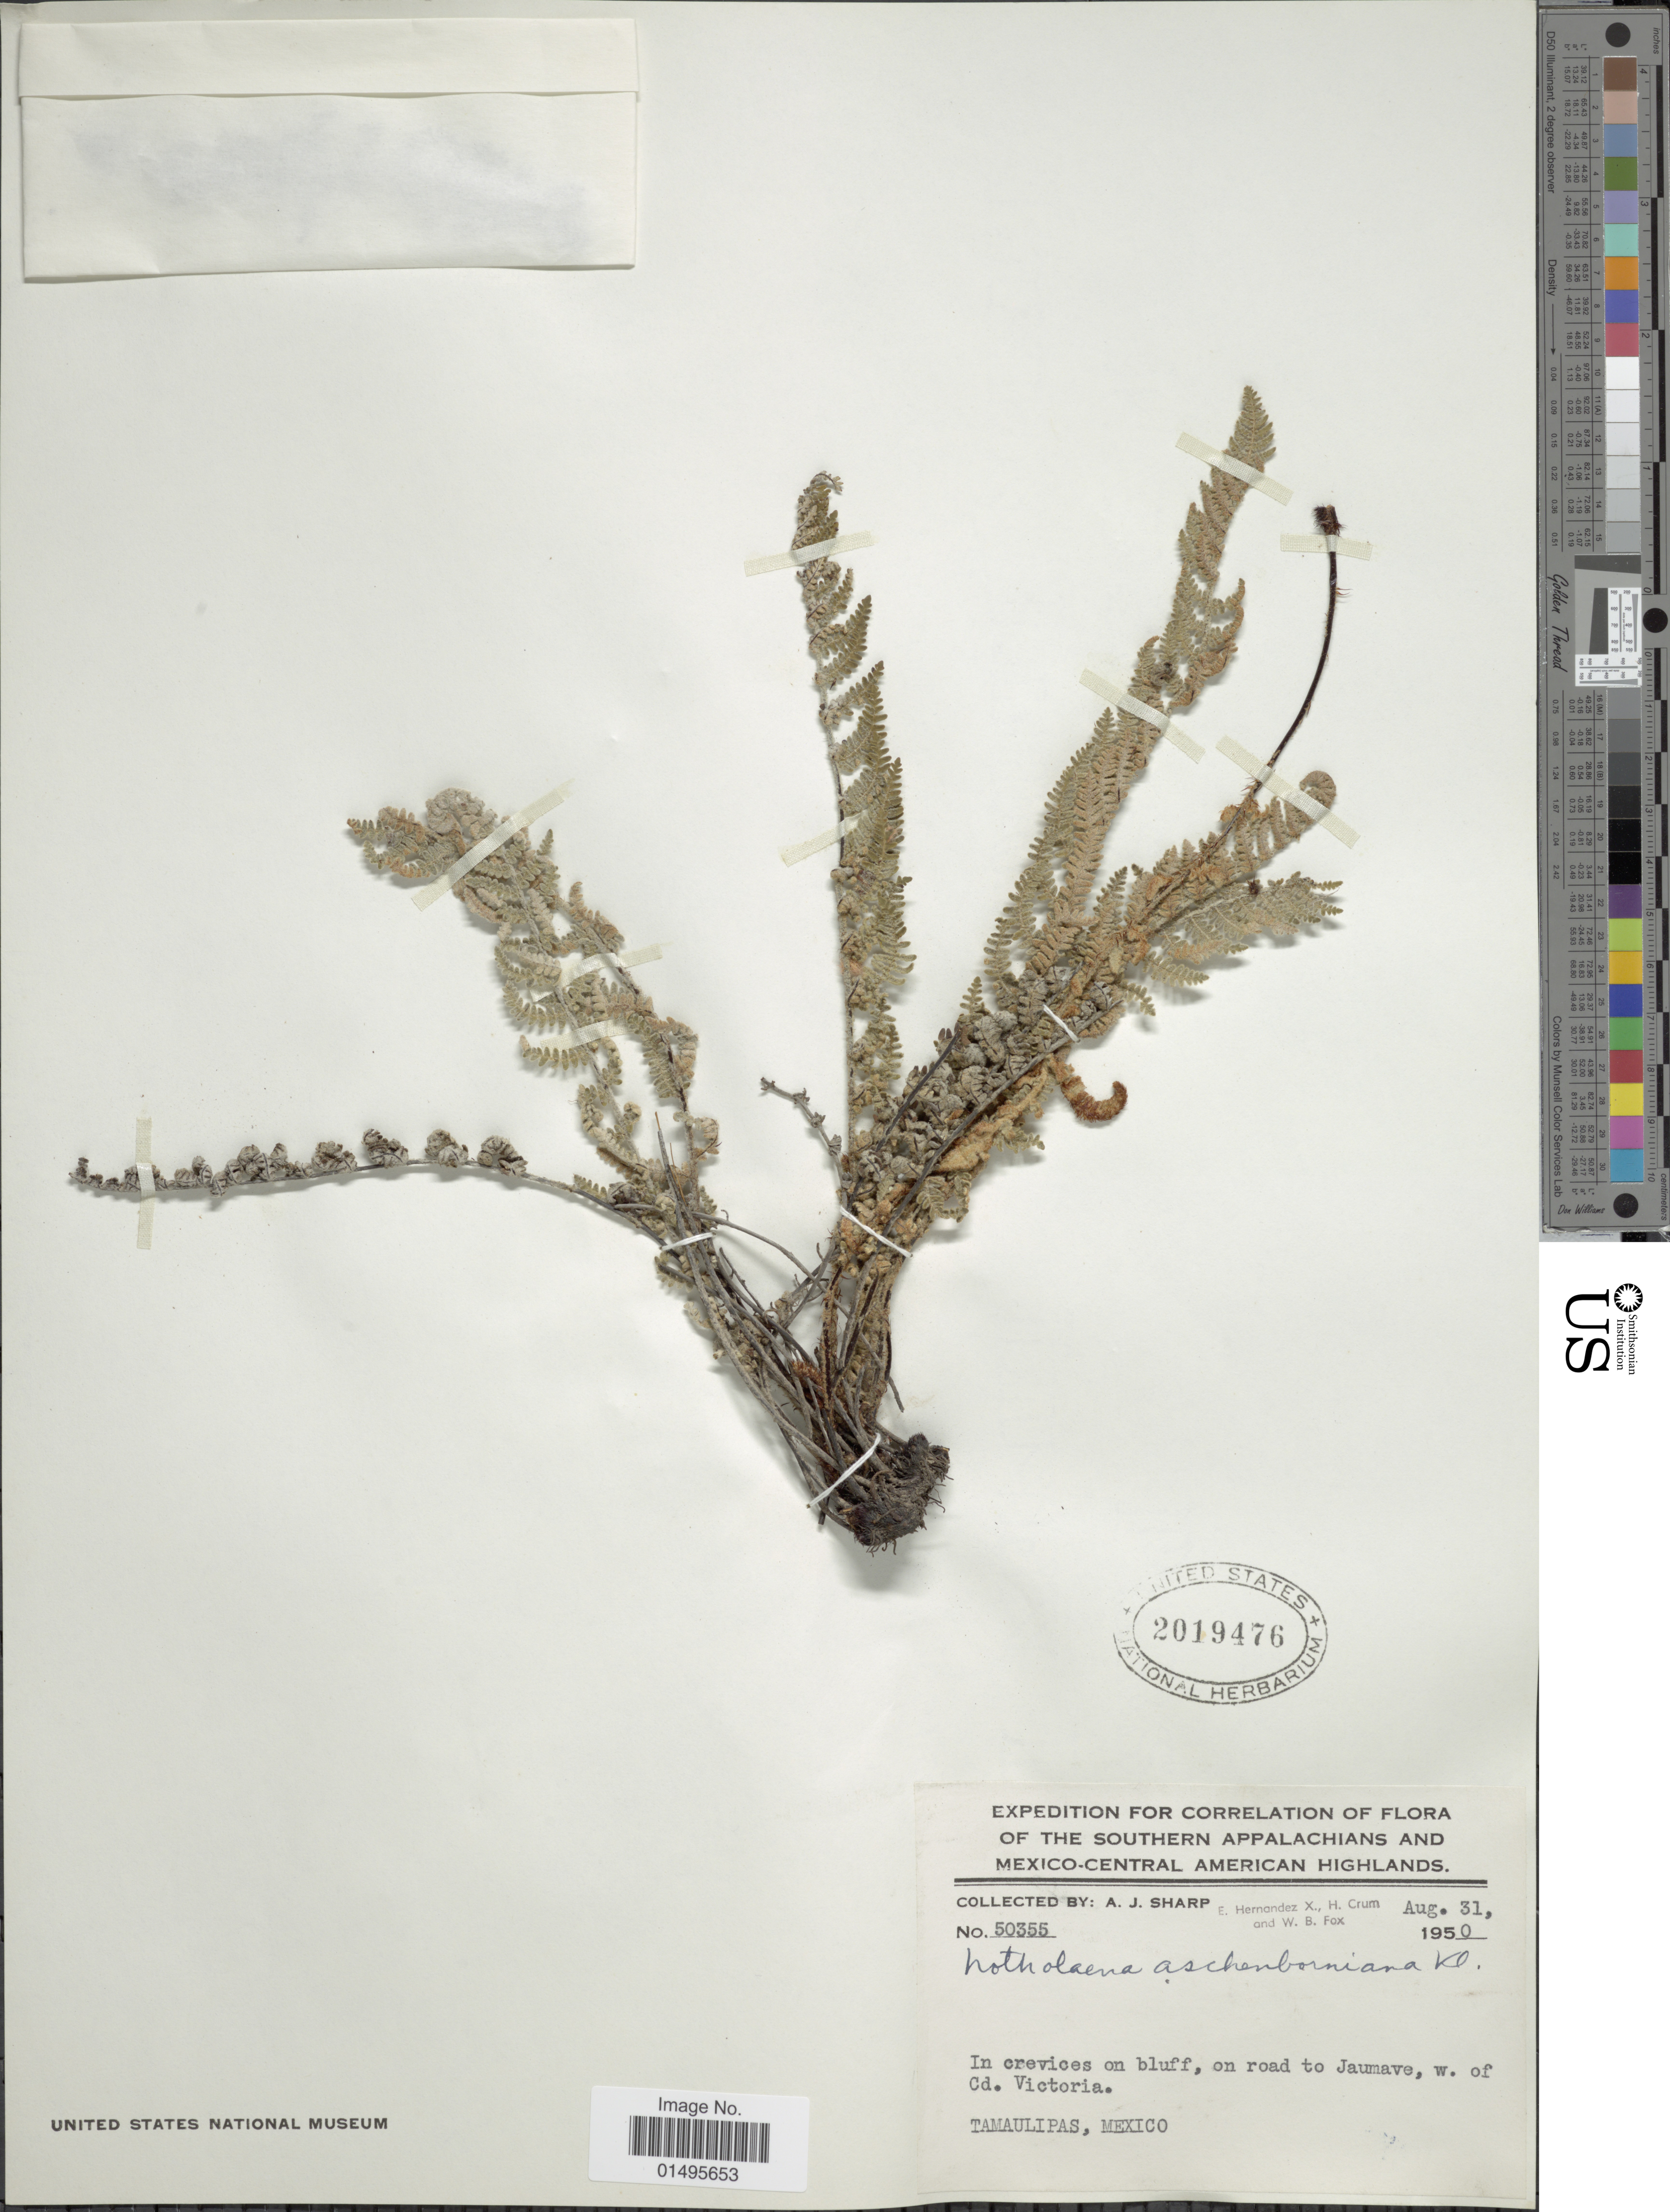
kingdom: Plantae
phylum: Tracheophyta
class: Polypodiopsida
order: Polypodiales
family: Pteridaceae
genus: Notholaena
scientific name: Notholaena aschenborniana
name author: Klotzsch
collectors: A. J. Sharp, E. Hernandez X., H. A. Crum & W. B. Fox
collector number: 50355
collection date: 1950-08-31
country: Mexico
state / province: Tamaulipas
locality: In crevices on bluff, on road to Jaumave, w. of Cd. Victoria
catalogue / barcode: US 2019476